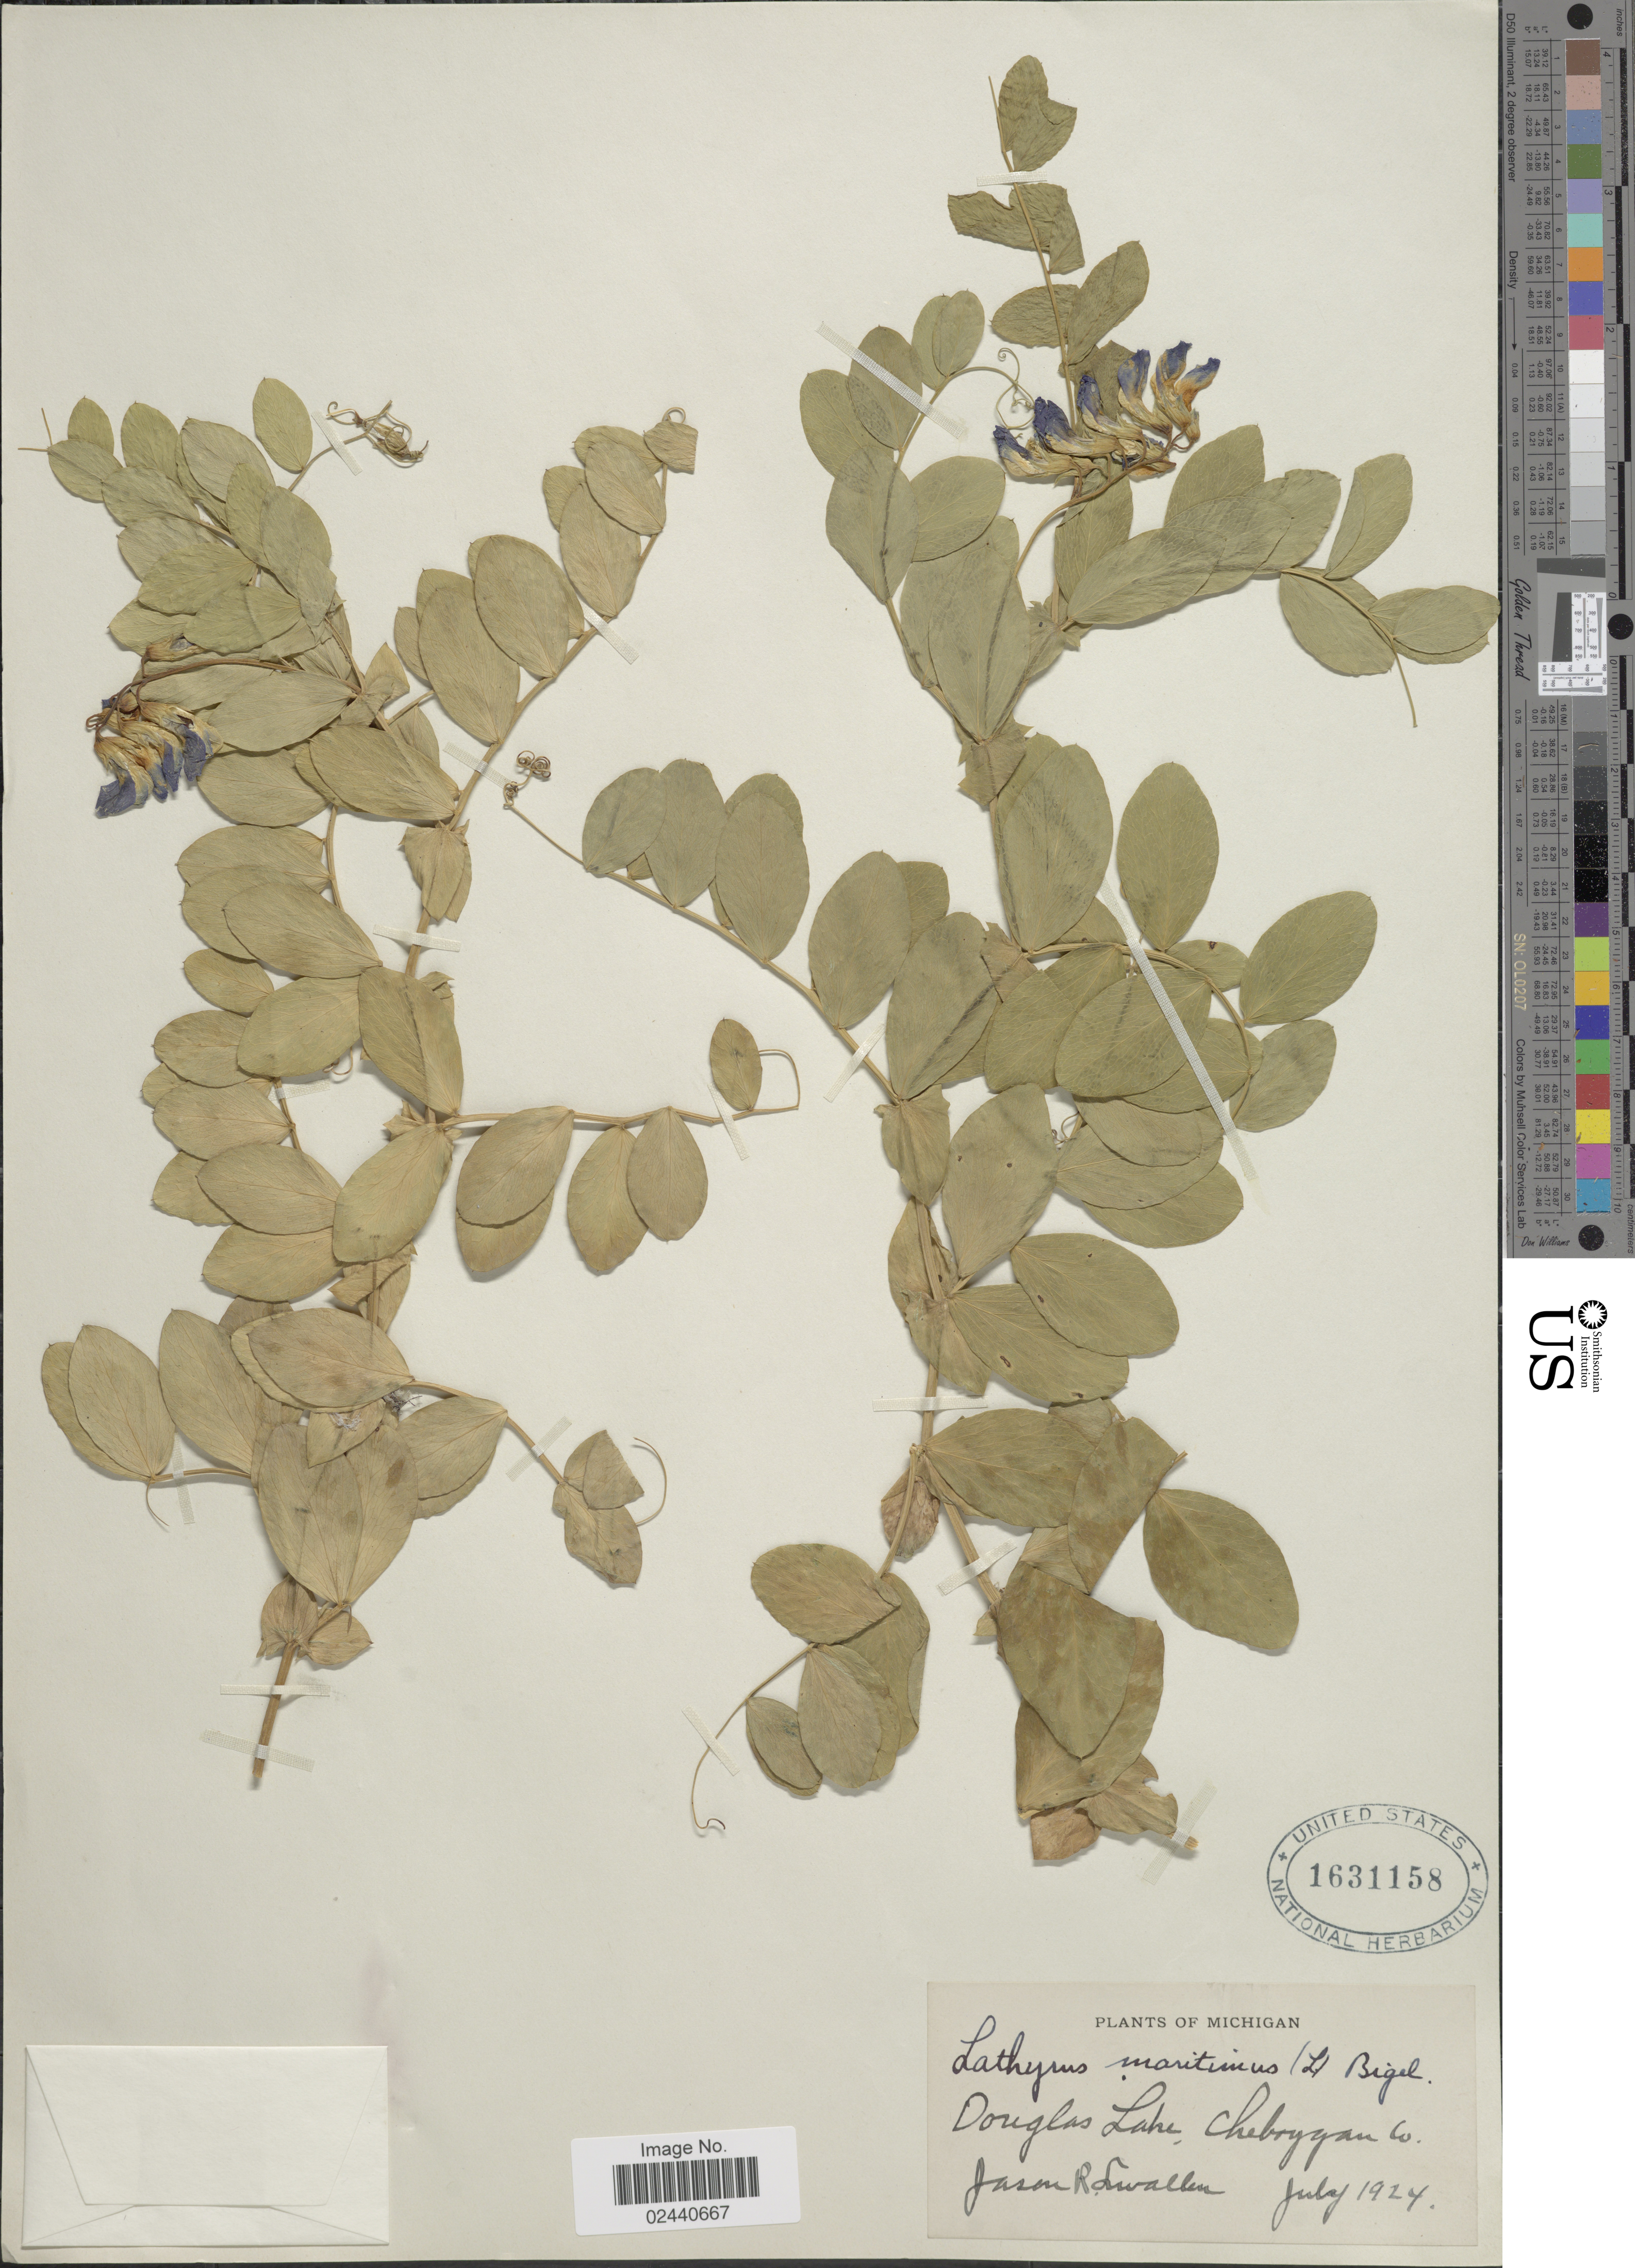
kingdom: Plantae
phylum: Tracheophyta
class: Magnoliopsida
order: Fabales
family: Fabaceae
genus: Lathyrus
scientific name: Lathyrus japonicus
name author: Willd.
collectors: J. R. Swallen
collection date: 1924-07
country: United States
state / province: Michigan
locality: Douglas Lake, Cheboygan Co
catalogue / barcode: US 1631158